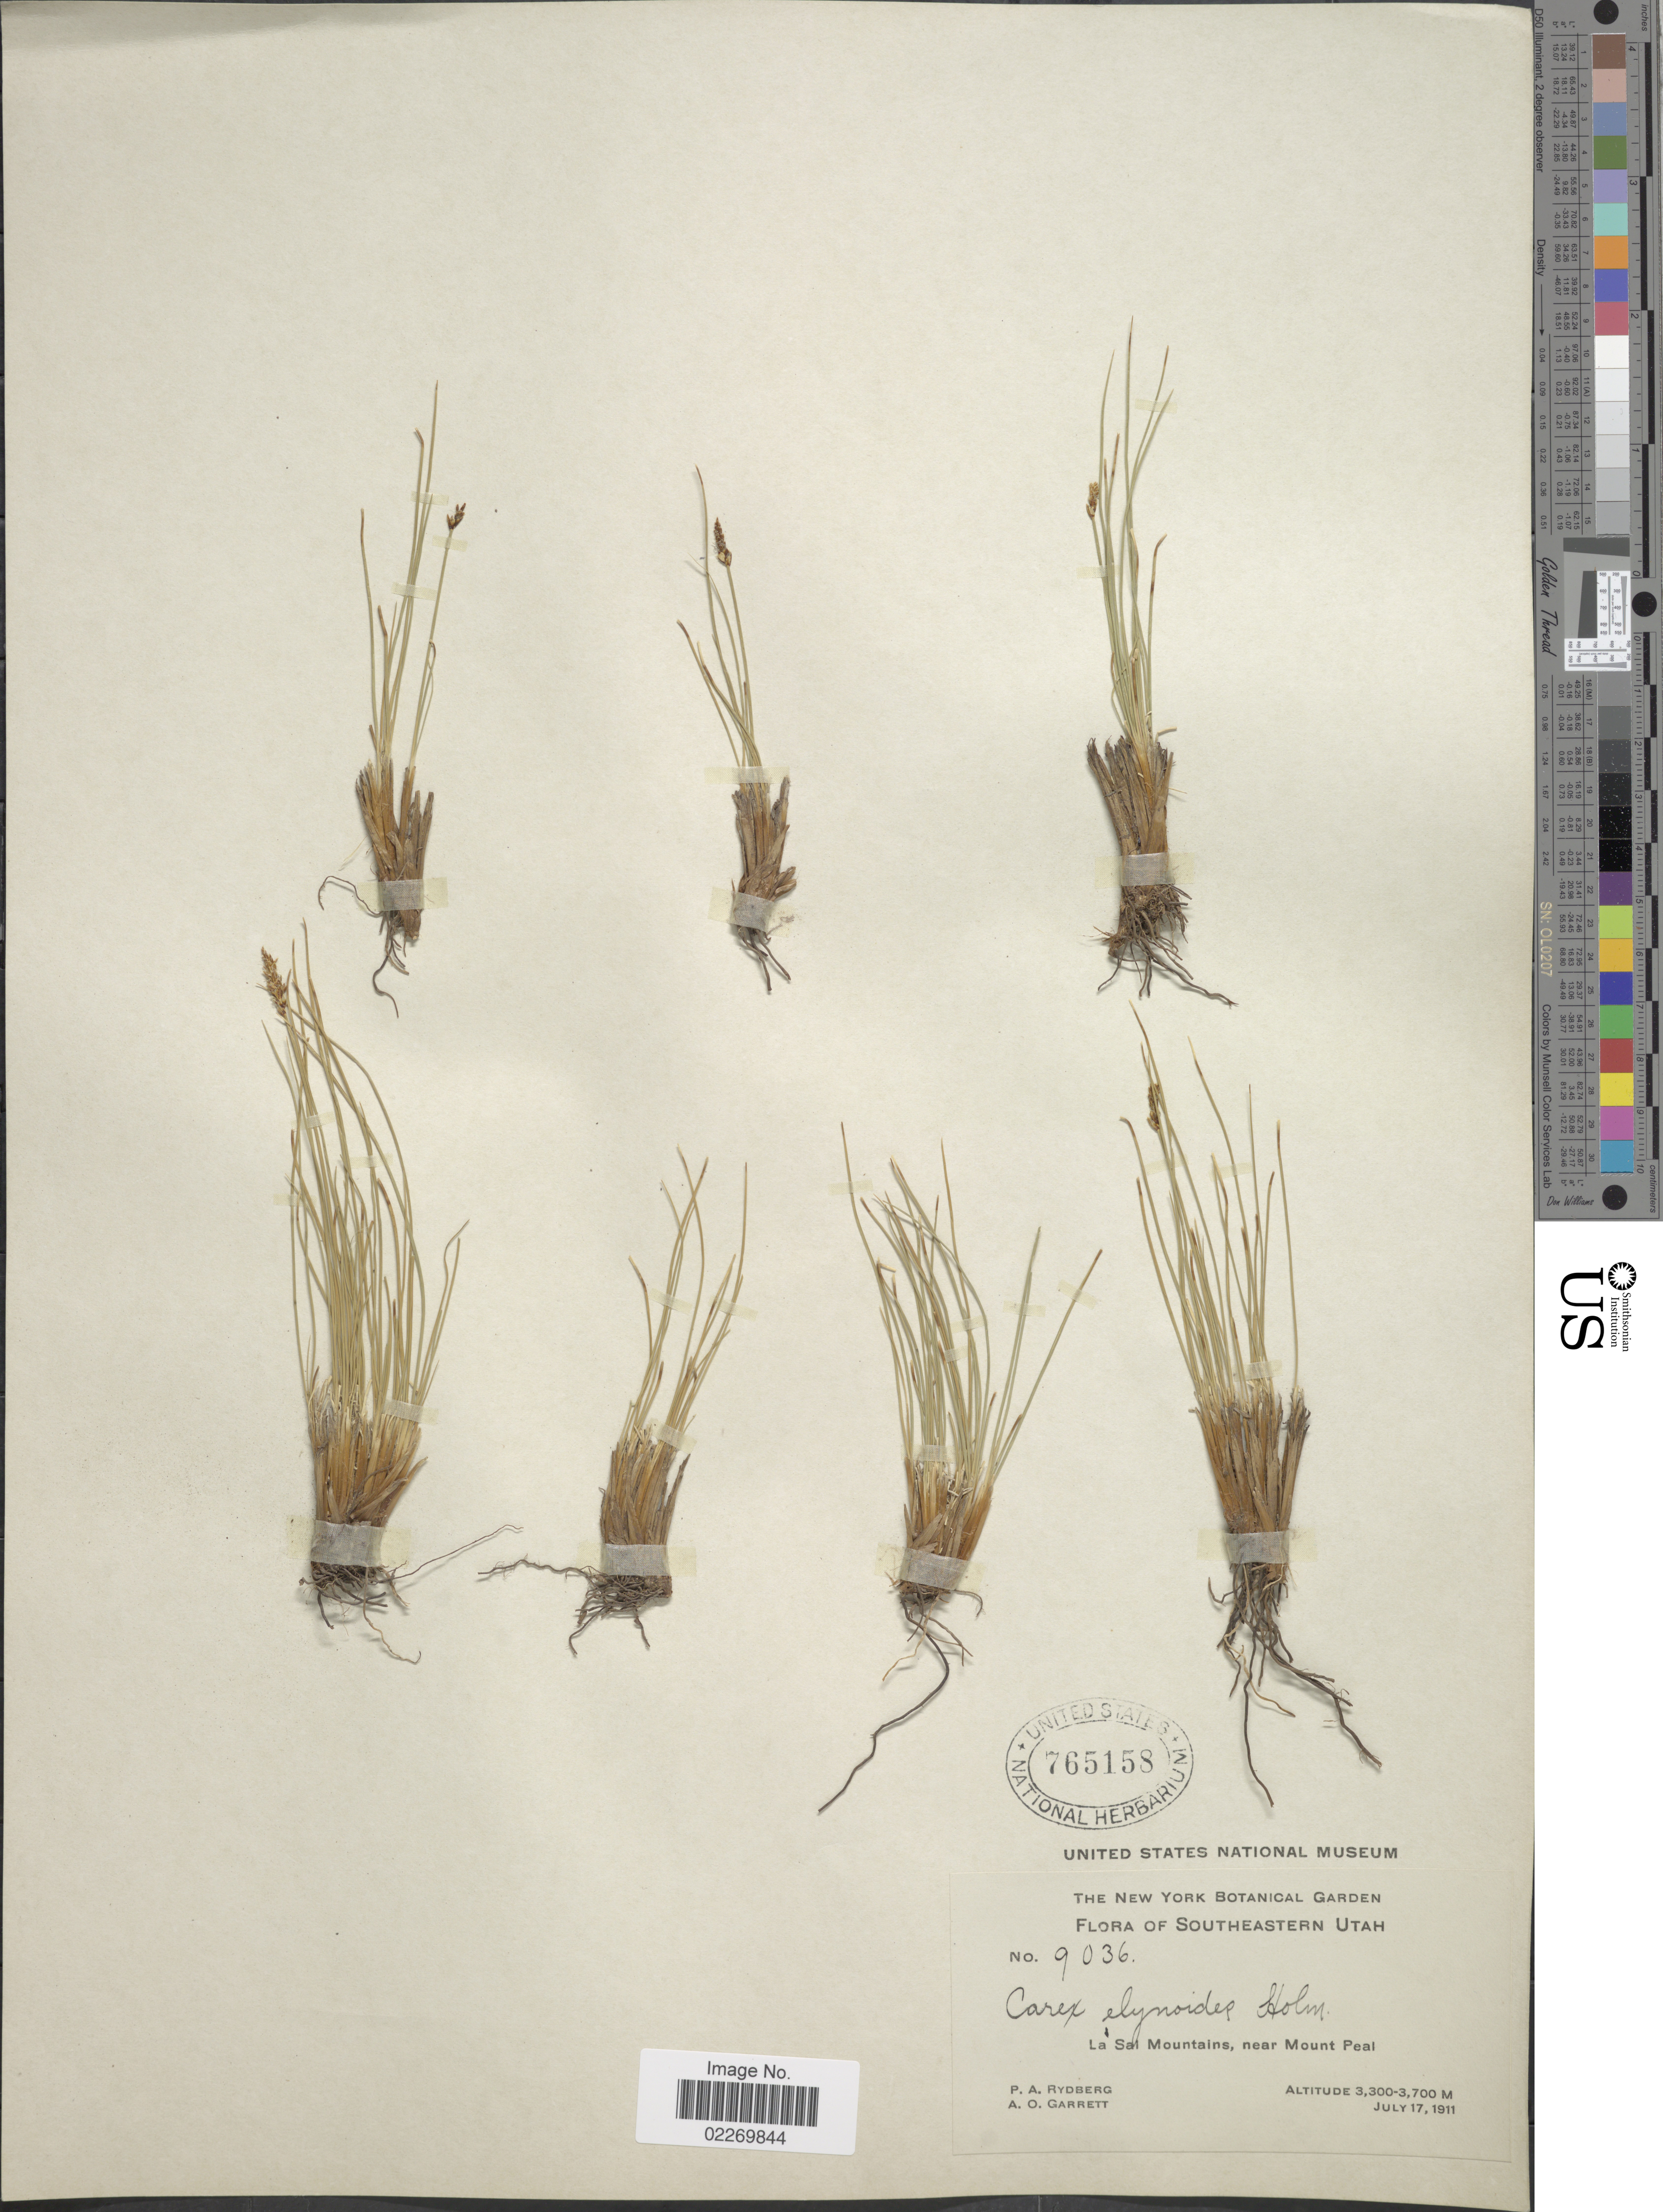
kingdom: Plantae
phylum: Tracheophyta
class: Liliopsida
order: Poales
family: Cyperaceae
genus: Carex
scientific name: Carex elynoides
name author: Holm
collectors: P. A. Rydberg & A. O. Garrett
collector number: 9036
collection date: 1911-07-17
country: United States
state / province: Utah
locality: Southeastern Utah. La Sal Mountains, near Mount Peal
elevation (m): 3300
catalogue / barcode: US 765158